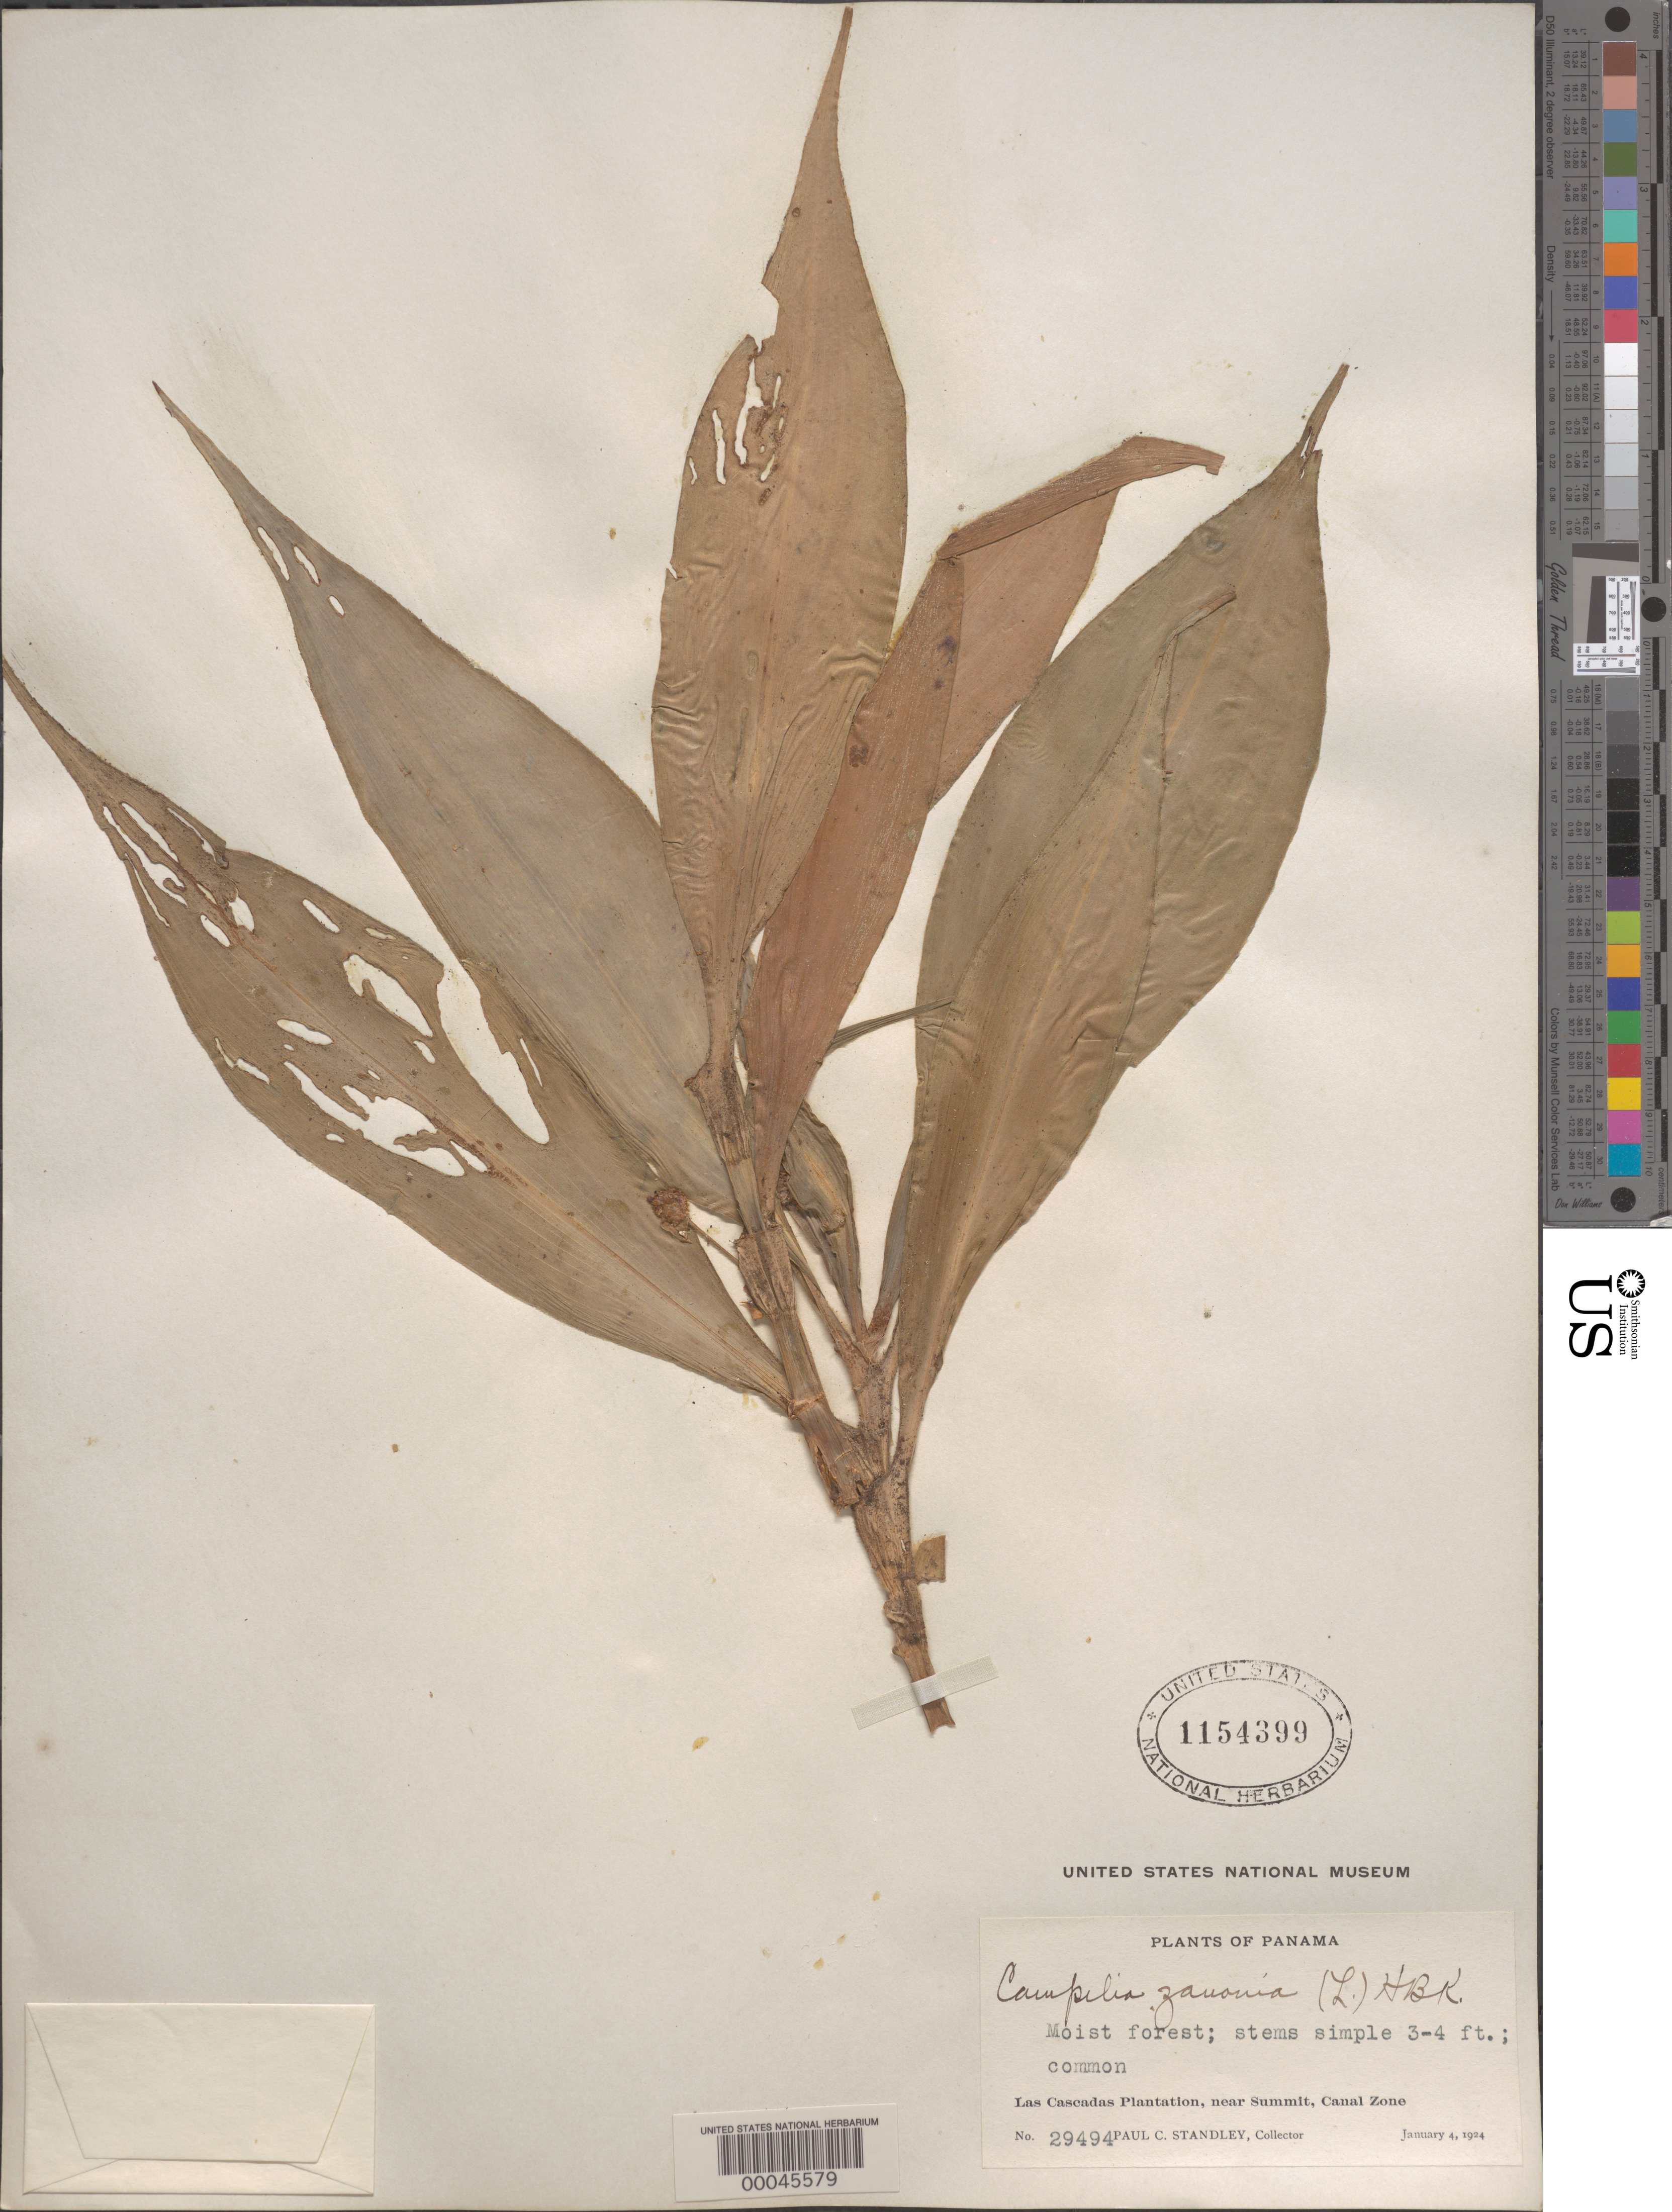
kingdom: Plantae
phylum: Tracheophyta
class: Liliopsida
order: Commelinales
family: Commelinaceae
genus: Tradescantia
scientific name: Tradescantia zanonia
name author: (L.) Sw.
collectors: P. C. Standley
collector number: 29494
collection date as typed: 04 Jan 1924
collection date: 1924-01-04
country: Panama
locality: Las Cascadas Plantation, near summit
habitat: Moist forest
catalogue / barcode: US 1154399